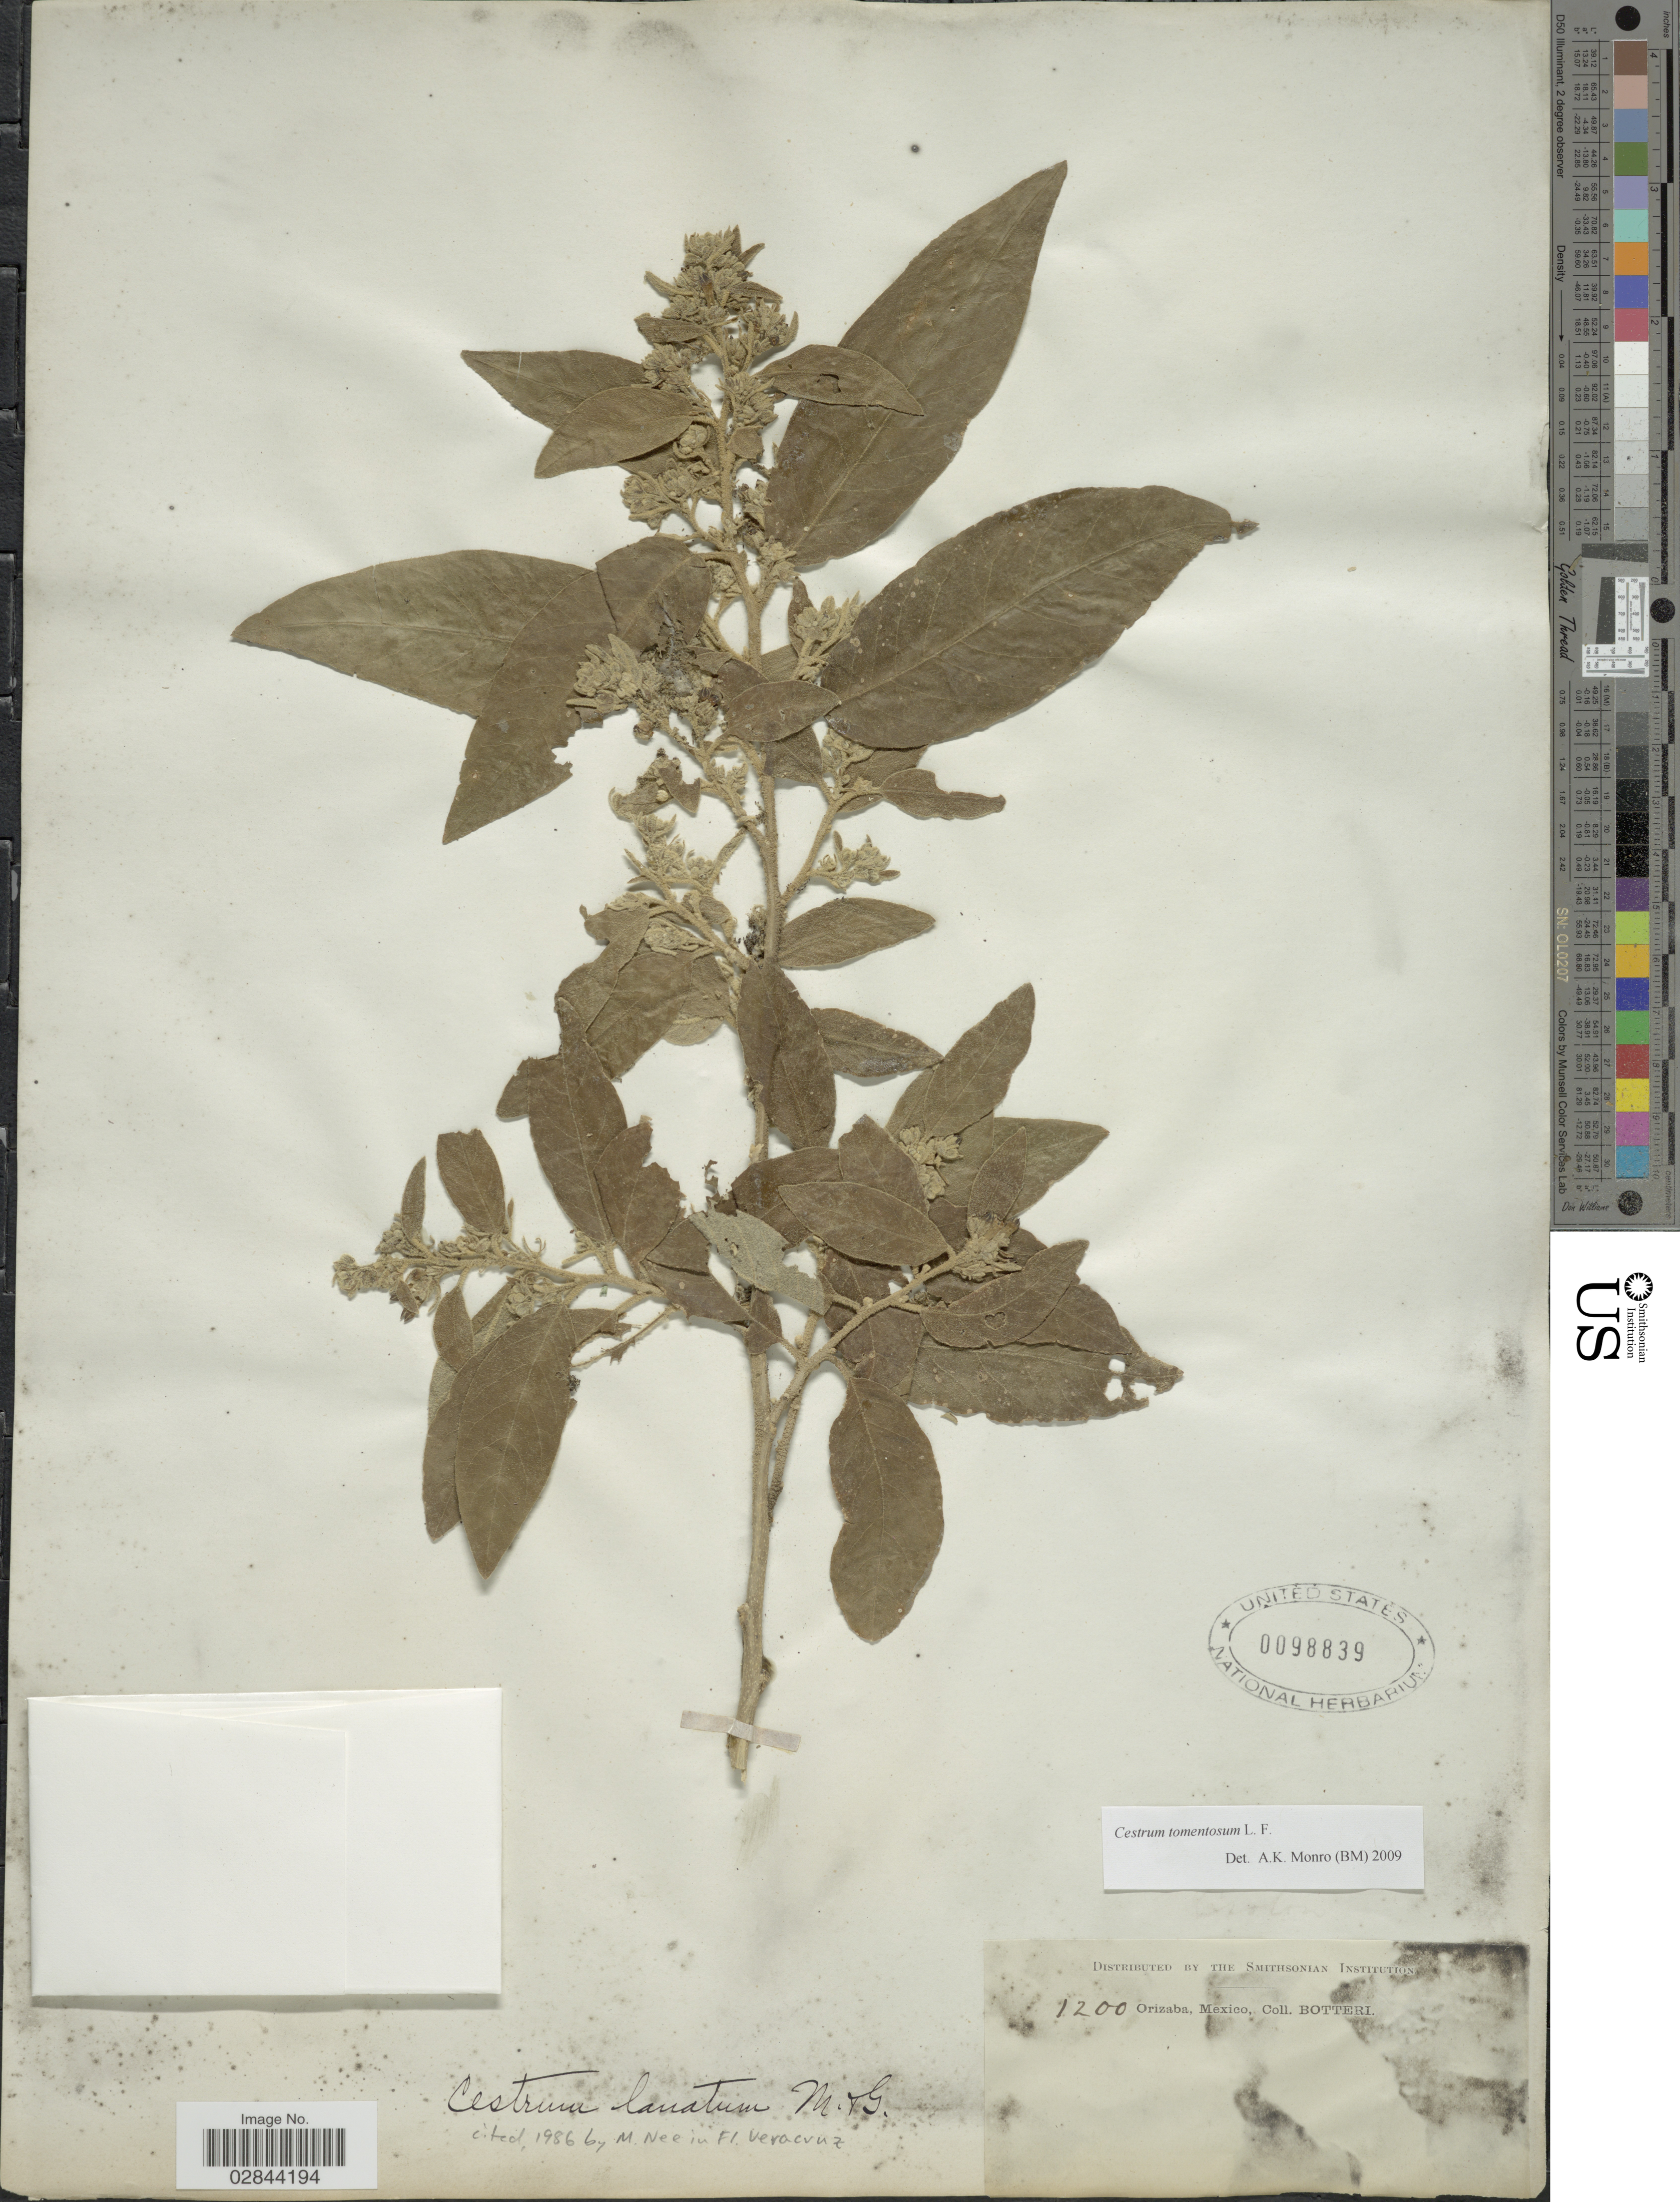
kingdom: Plantae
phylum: Tracheophyta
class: Magnoliopsida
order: Solanales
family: Solanaceae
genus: Cestrum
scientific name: Cestrum lanatum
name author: M. Martens & Galeotti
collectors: -. Botteri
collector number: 1200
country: Mexico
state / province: Veracruz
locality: Orizaba, Mexico.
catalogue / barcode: US 998839